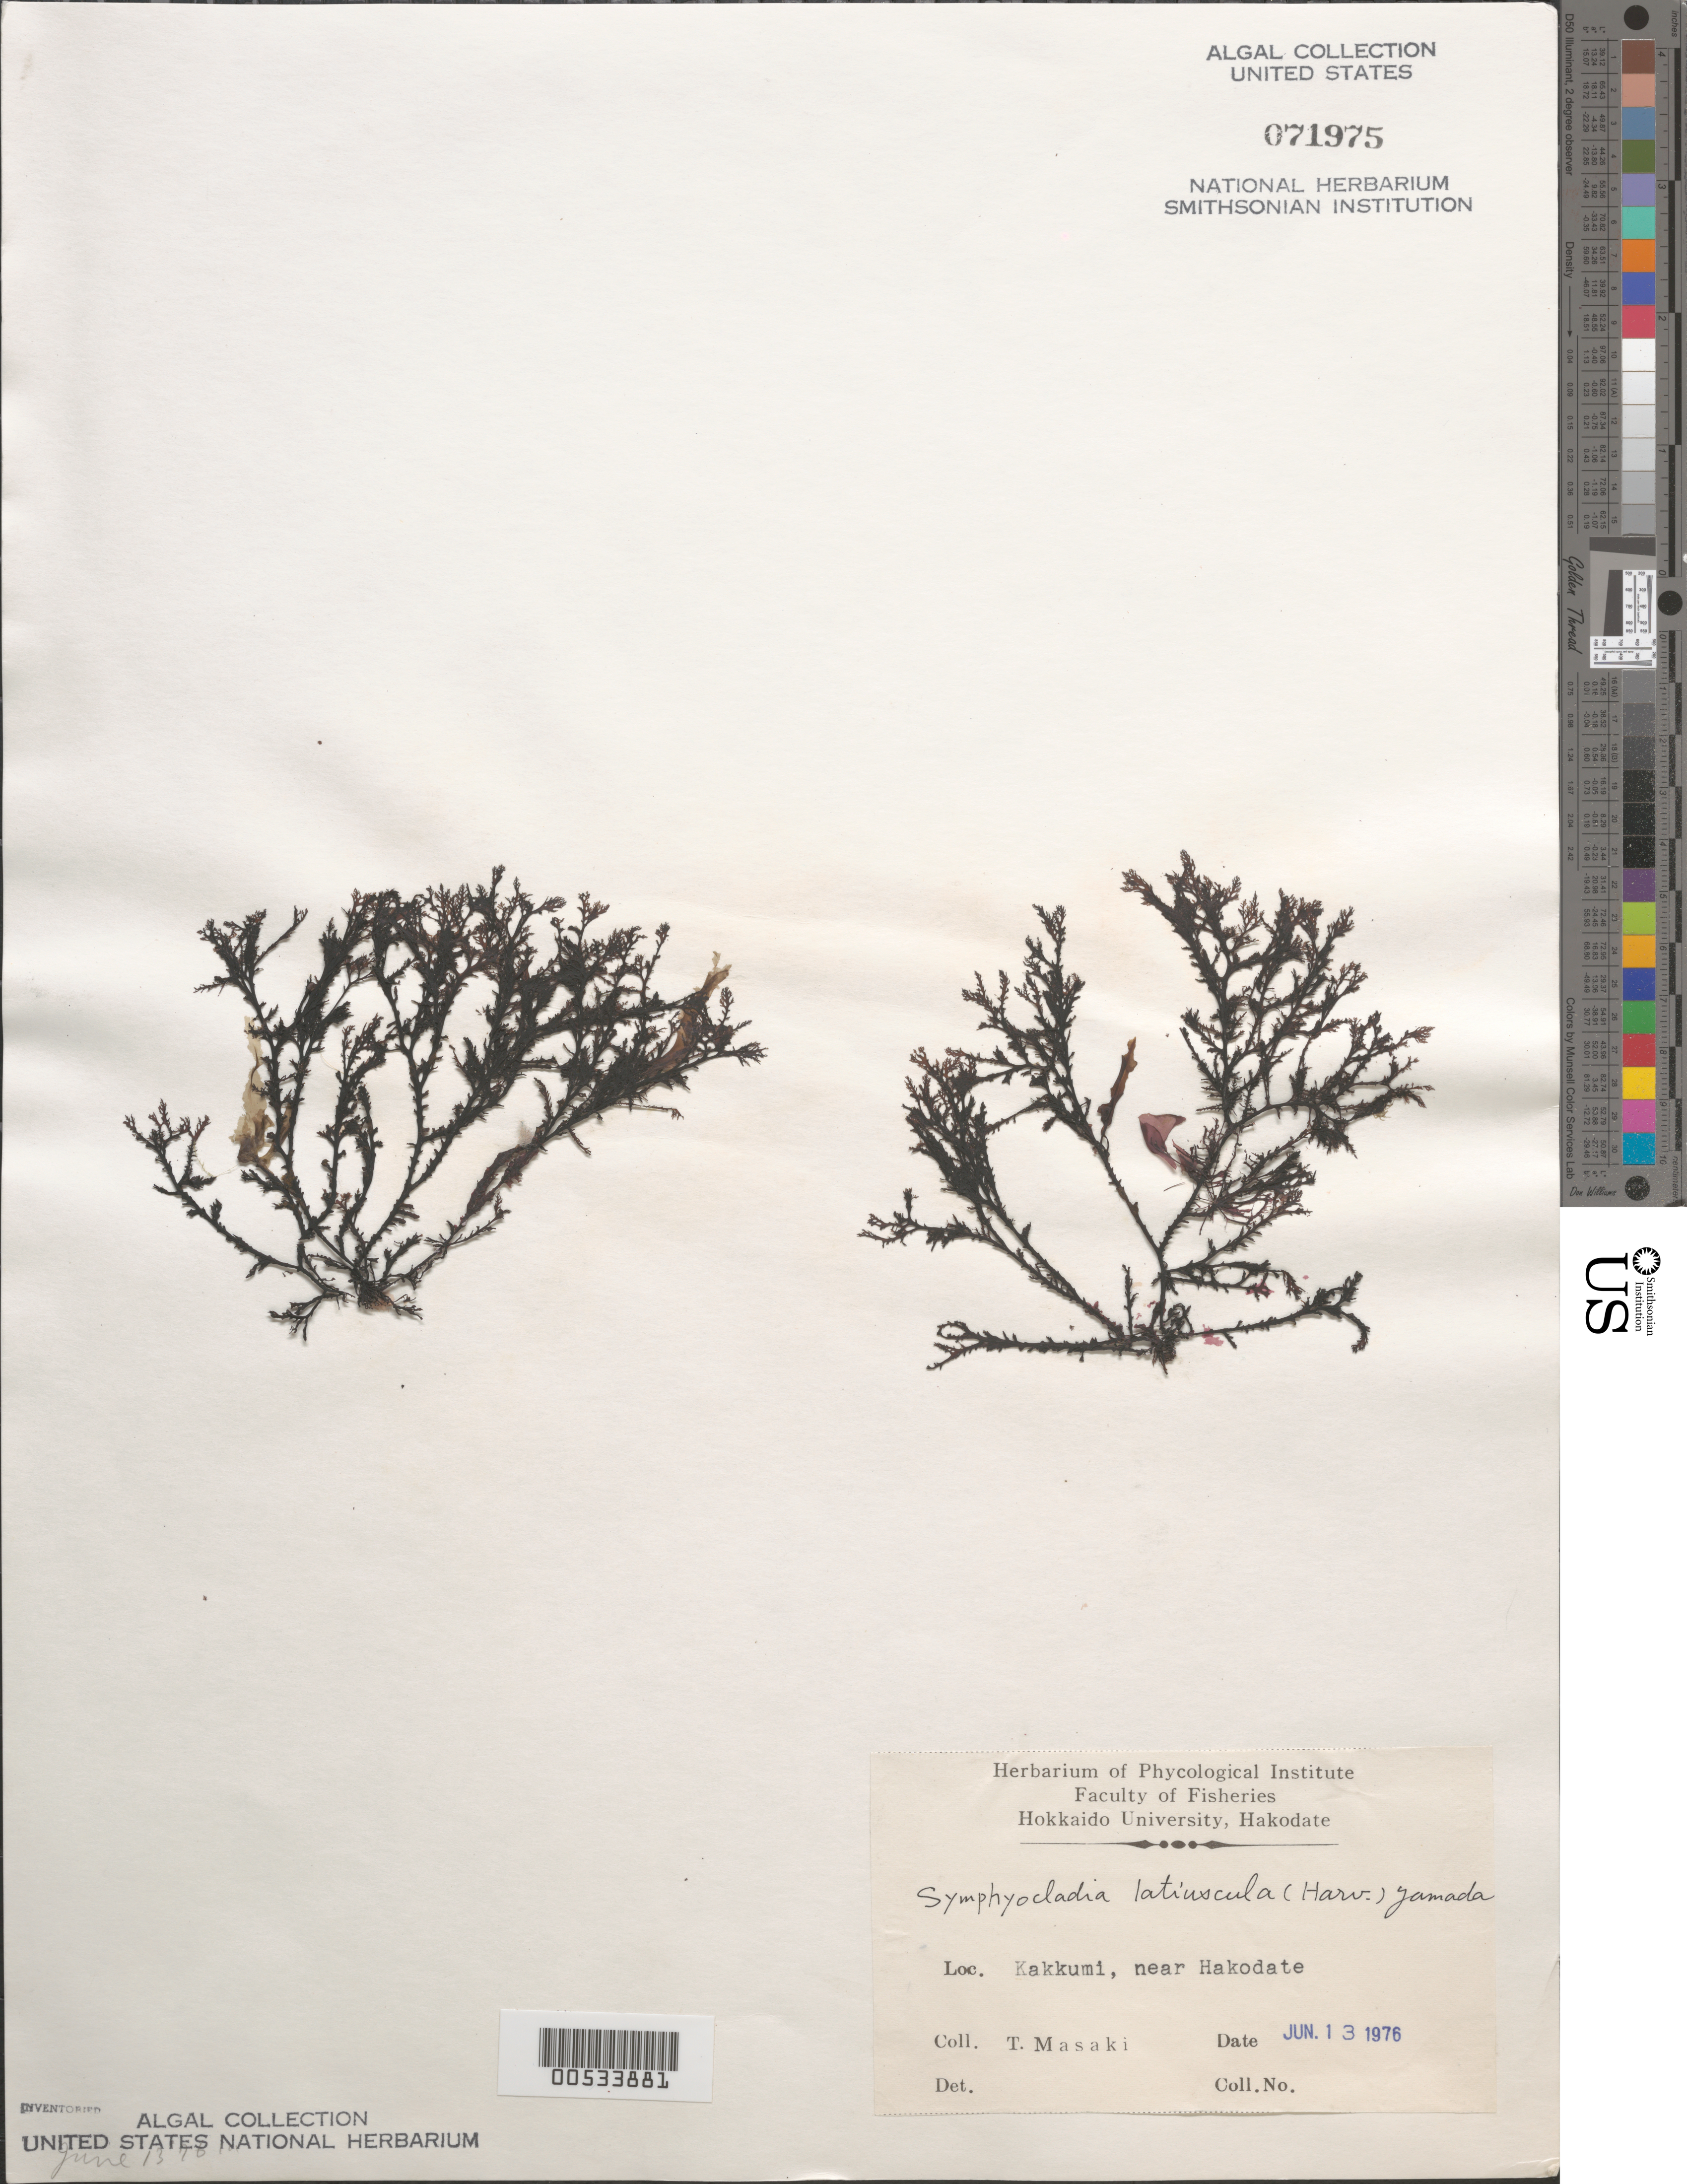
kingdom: Plantae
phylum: Rhodophyta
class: Florideophyceae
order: Ceramiales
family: Rhodomelaceae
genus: Symphyocladia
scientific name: Symphyocladia latiuscula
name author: (Harv.) Yamada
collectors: T. Masaki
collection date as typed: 13 Jun 1976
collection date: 1976-06-13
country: Japan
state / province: Hokkaido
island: Hokkaido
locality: Kakkumi, near Hakodate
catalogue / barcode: US 71975